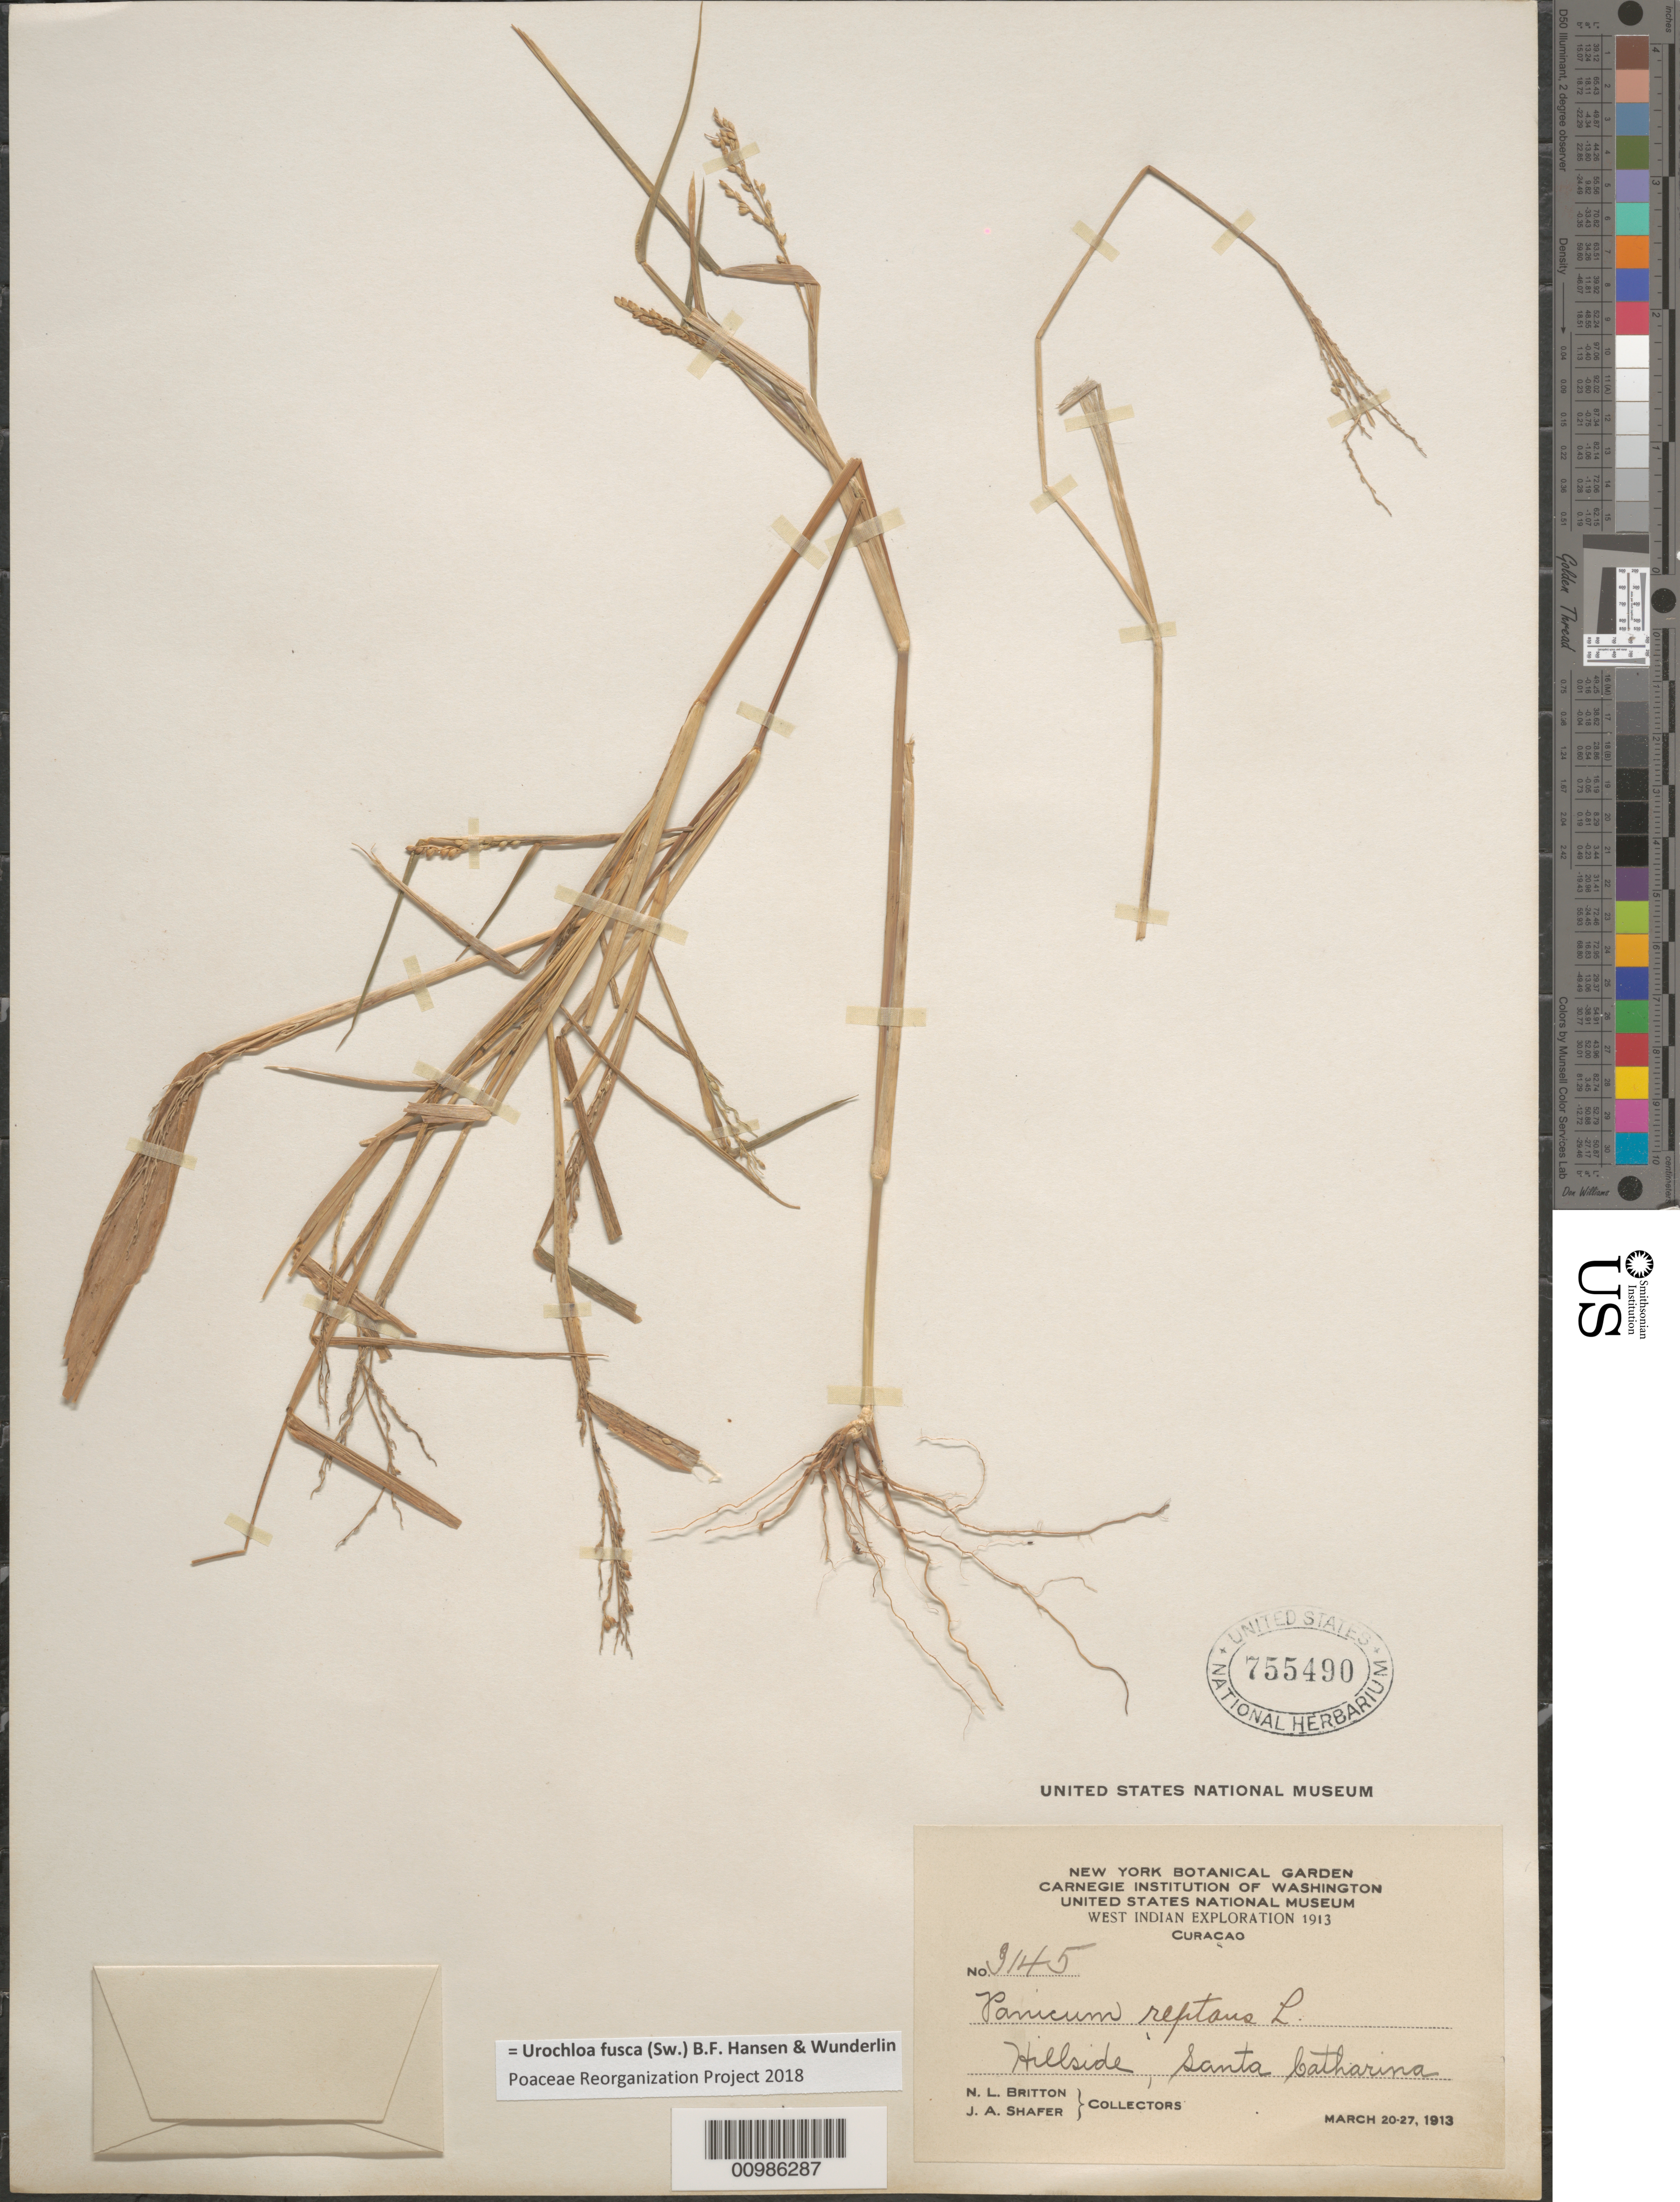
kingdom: Plantae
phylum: Tracheophyta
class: Liliopsida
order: Poales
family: Poaceae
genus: Brachiaria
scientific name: Brachiaria fasciculata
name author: (Sw.) Parodi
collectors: N. Britton & J. A. Shafer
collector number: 9145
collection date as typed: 20 Mar 1913 to27 Mar 1913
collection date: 1913-03-20/1913-03-27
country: Curaçao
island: Curaçao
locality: Santa Catharina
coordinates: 0 N, 0 E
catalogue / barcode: US 755490